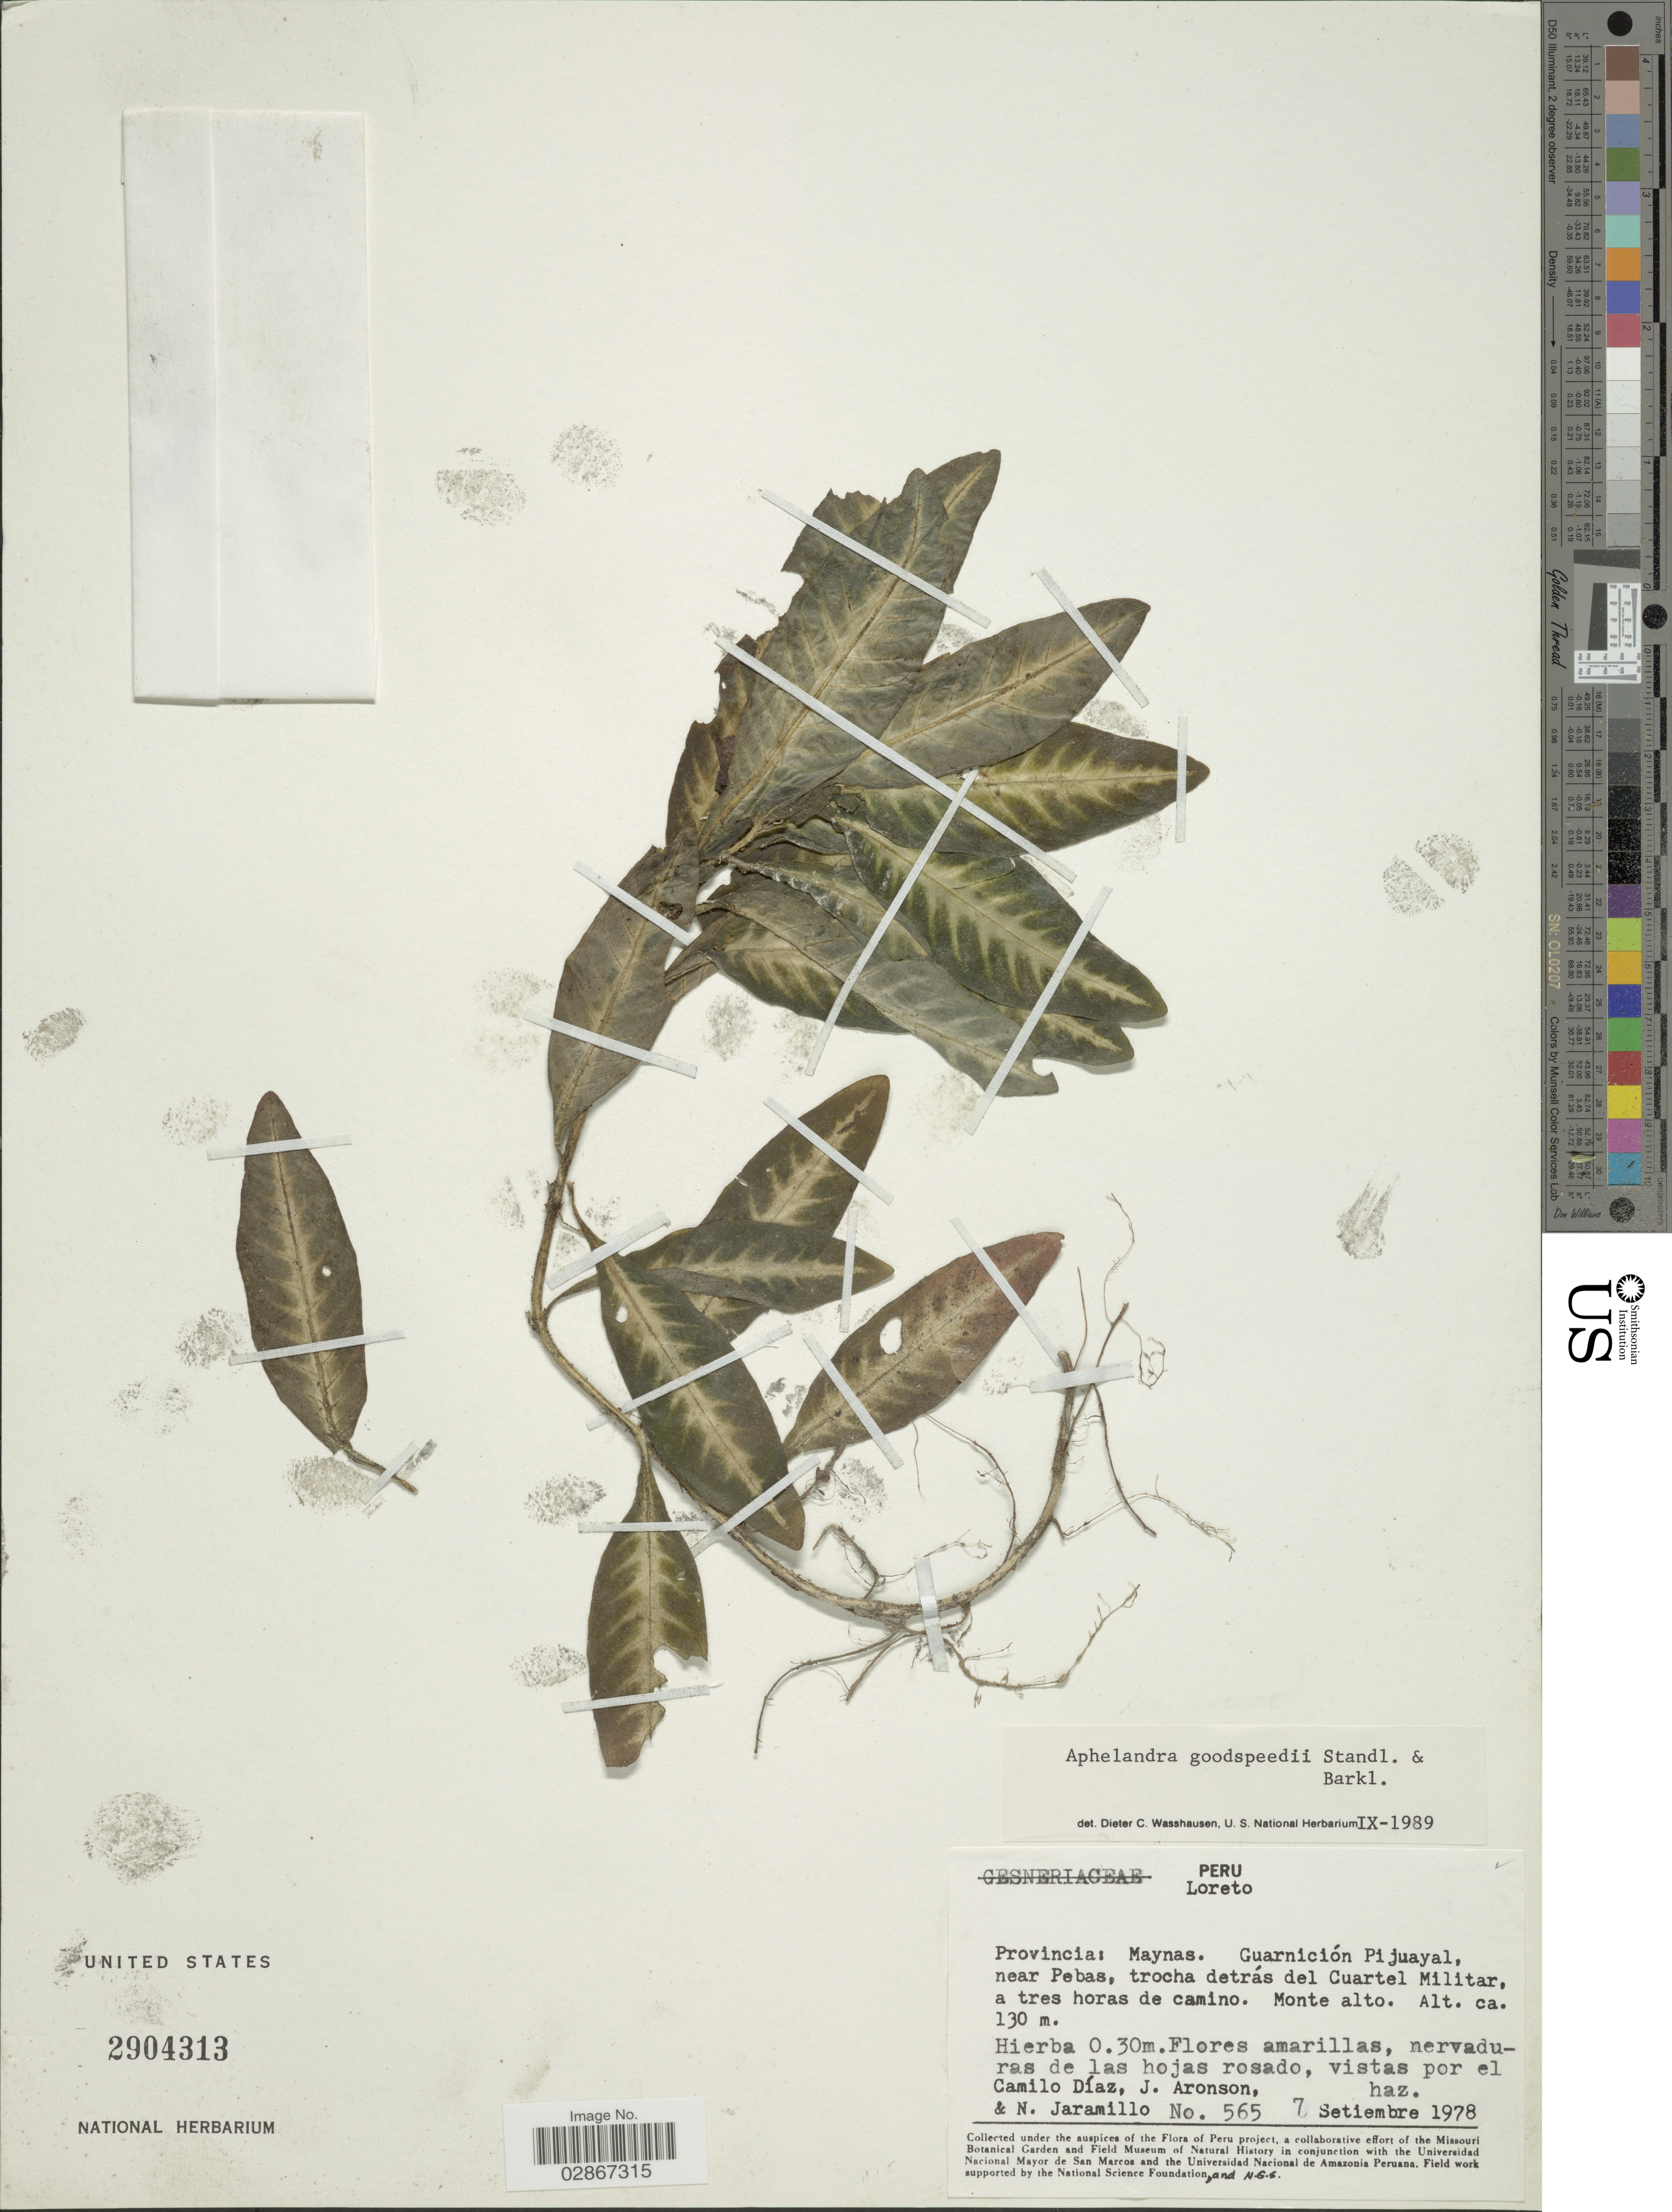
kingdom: Plantae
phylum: Tracheophyta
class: Magnoliopsida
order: Lamiales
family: Acanthaceae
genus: Aphelandra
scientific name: Aphelandra maculata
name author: (Tafalla ex Nees) Voss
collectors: C. Díaz, J. Aronson & N. Jaramillo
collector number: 565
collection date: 1978-09-07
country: Peru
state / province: Loreto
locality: Provincia: Maynas. Guarnición Pijuayal, near Pebas, trocha detrás del Cuartel Militar, a tres horas de camino.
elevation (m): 130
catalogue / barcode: US 2904313